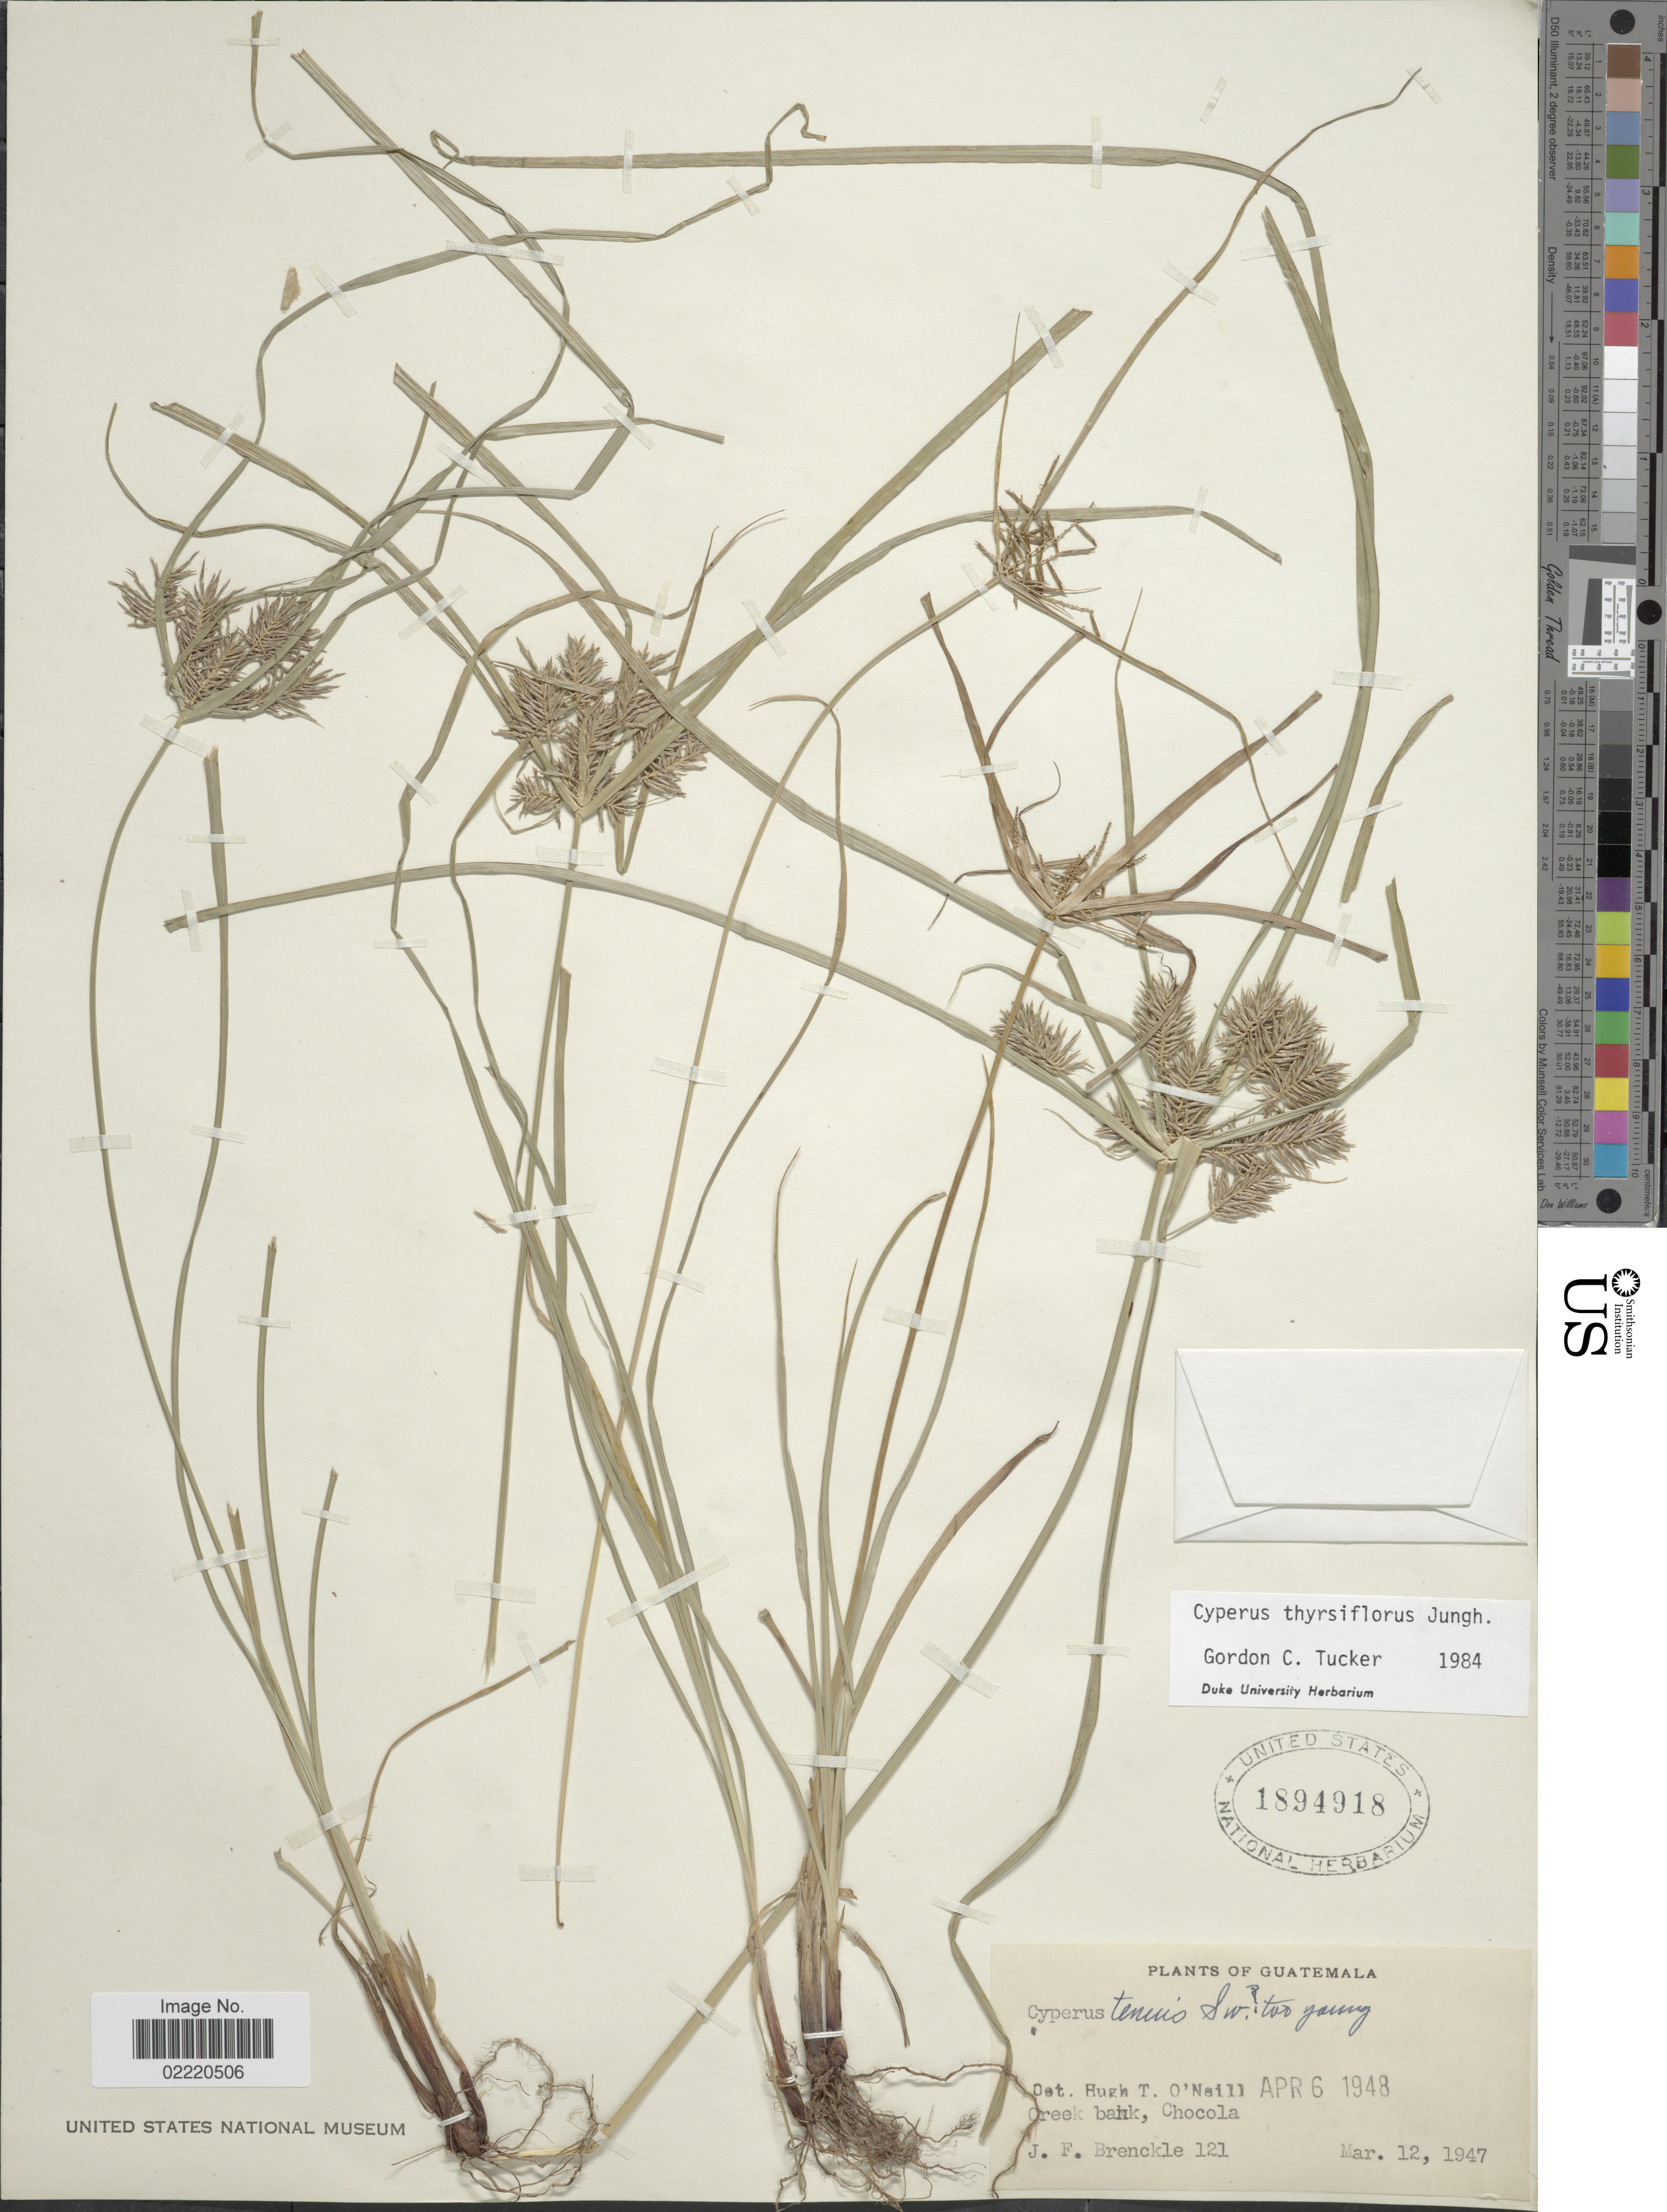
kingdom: Plantae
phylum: Tracheophyta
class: Liliopsida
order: Poales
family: Cyperaceae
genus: Cyperus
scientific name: Cyperus thyrsiflorus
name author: Jungh.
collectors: J. Brenckle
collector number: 121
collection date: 1947-03-12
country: Guatemala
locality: Chocola, Creek Bank.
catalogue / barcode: US 1894918